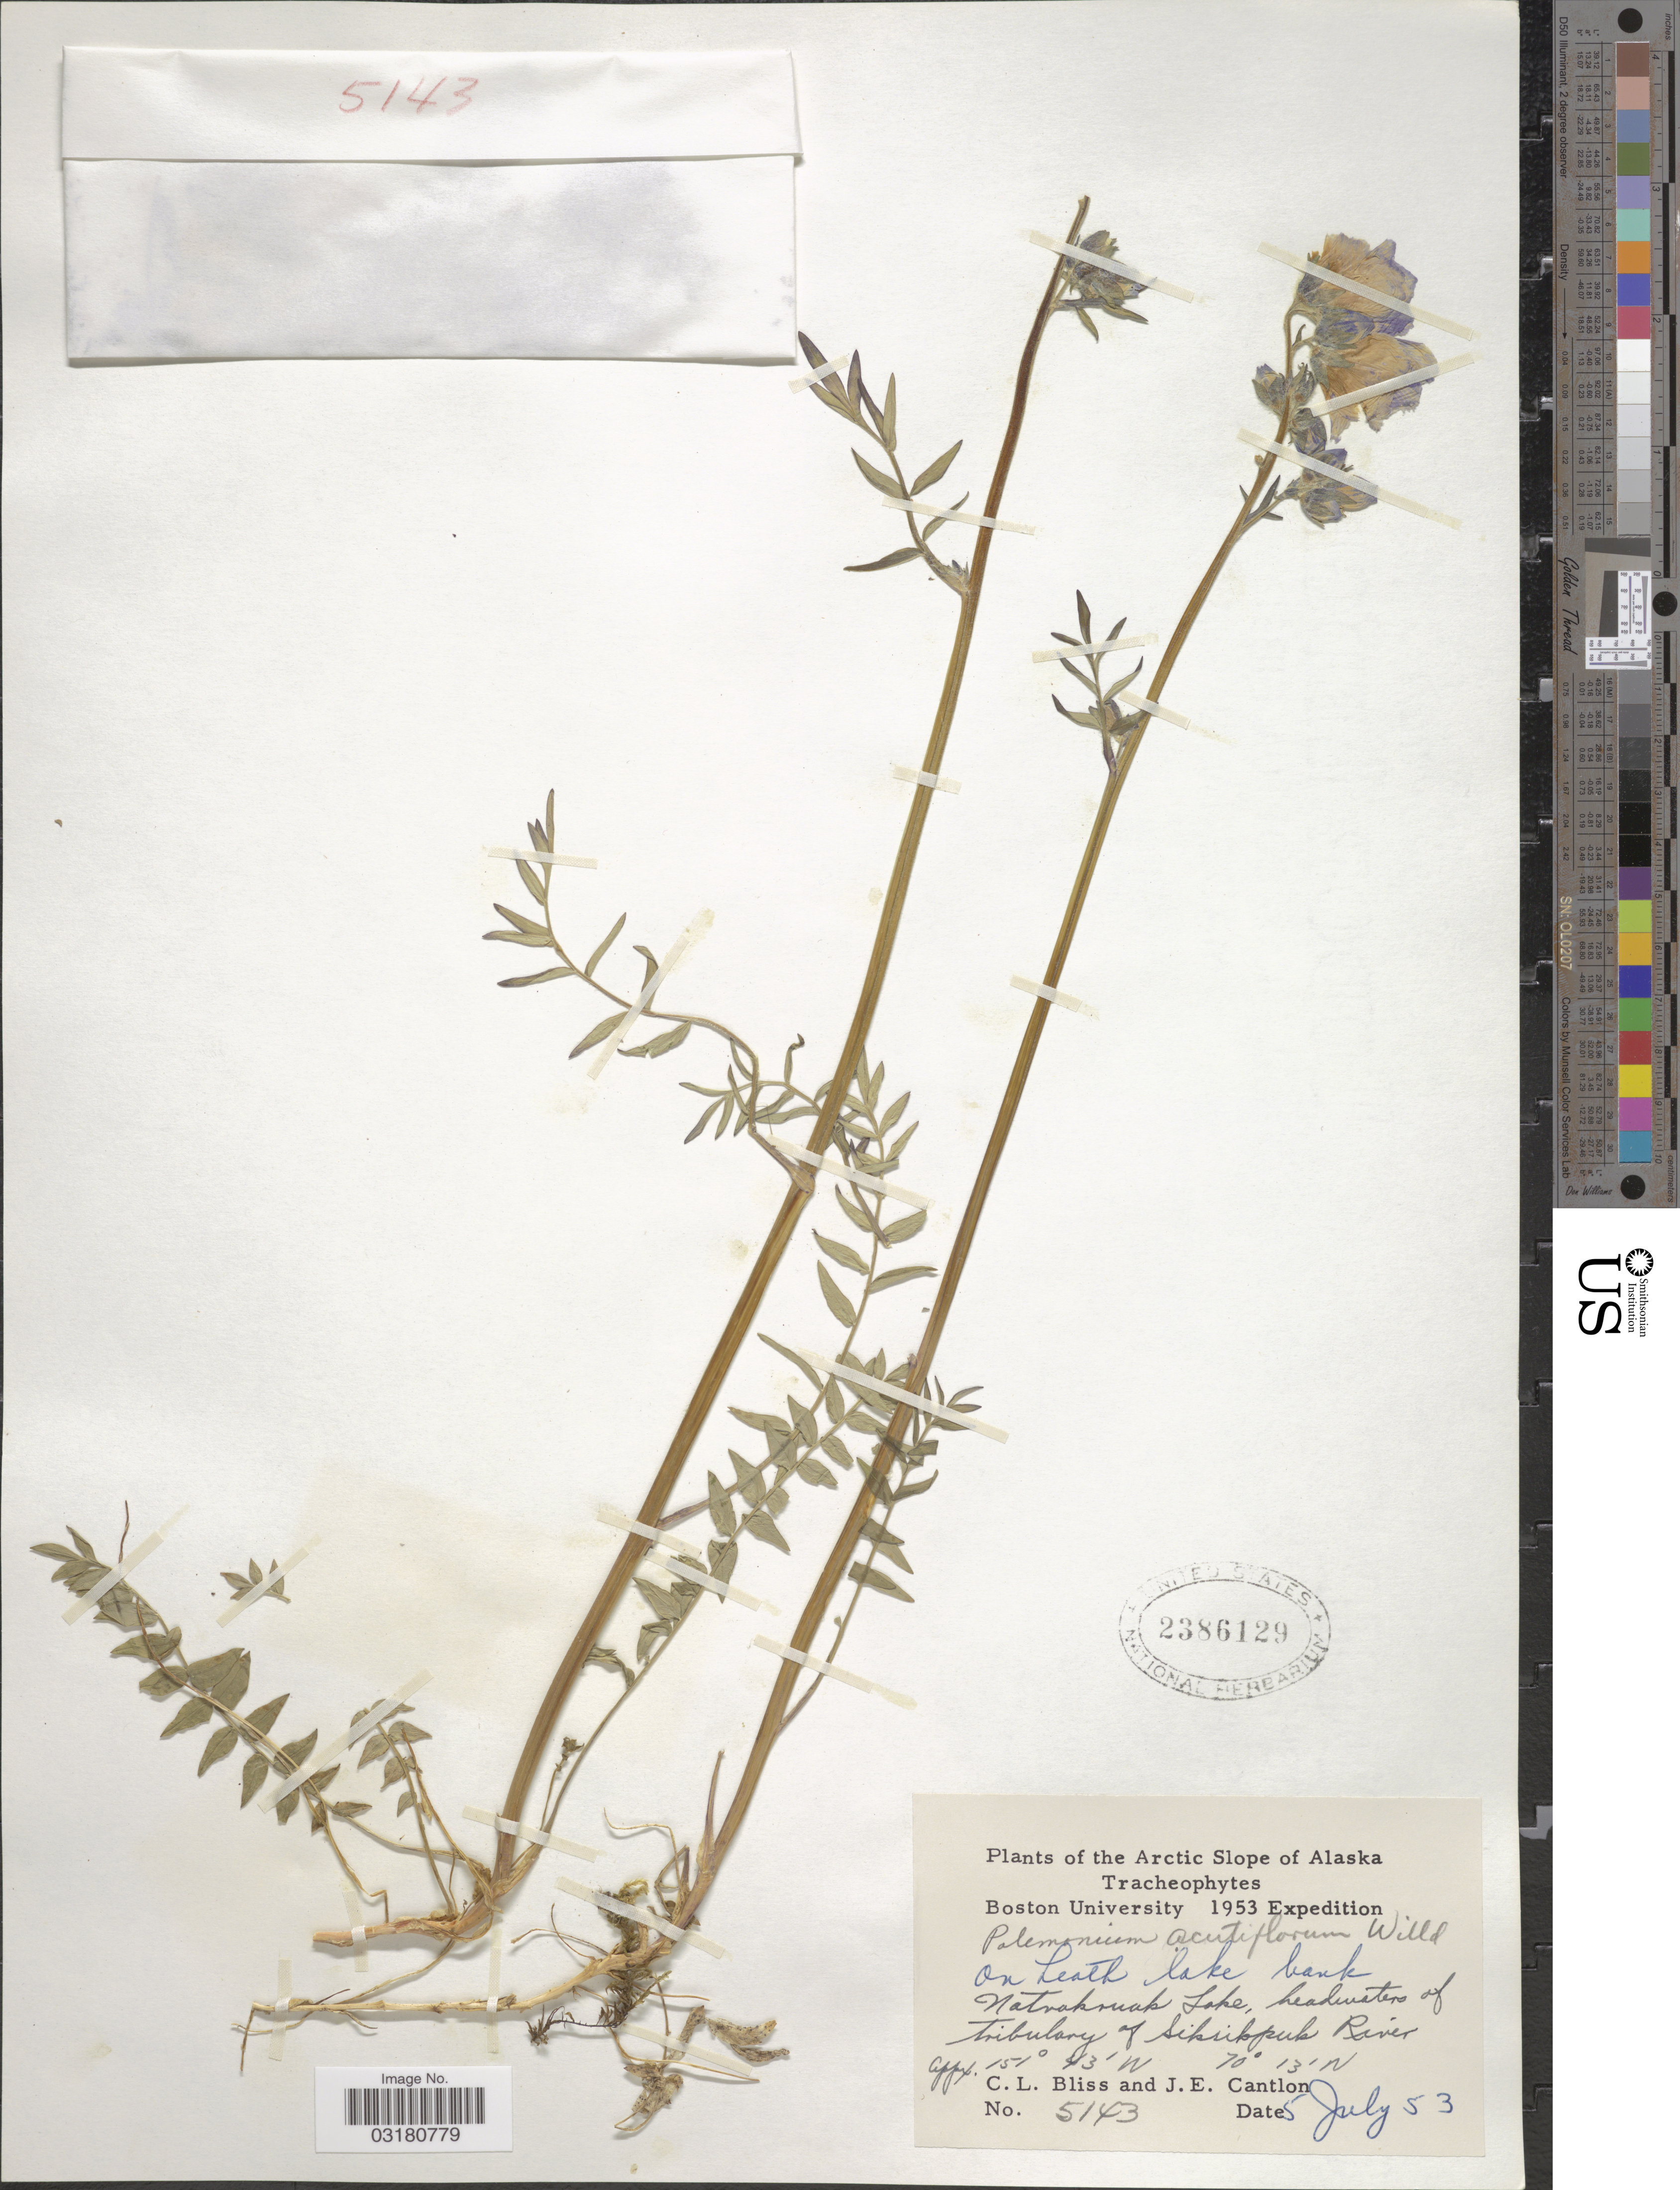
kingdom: Plantae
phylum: Tracheophyta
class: Magnoliopsida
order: Ericales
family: Polemoniaceae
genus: Polemonium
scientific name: Polemonium acutiflorum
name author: Willd. ex Roem. & Schult.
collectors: C. Bliss & J. Cantlon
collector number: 5143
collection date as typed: Transcribed d/m/y: 5/7/53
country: United States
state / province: Alaska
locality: Arctic Slope of Alaska. On heath lake bank Natvakruak Lake, headwaters of tributary of Siksikpuk River.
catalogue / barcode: US 2386129